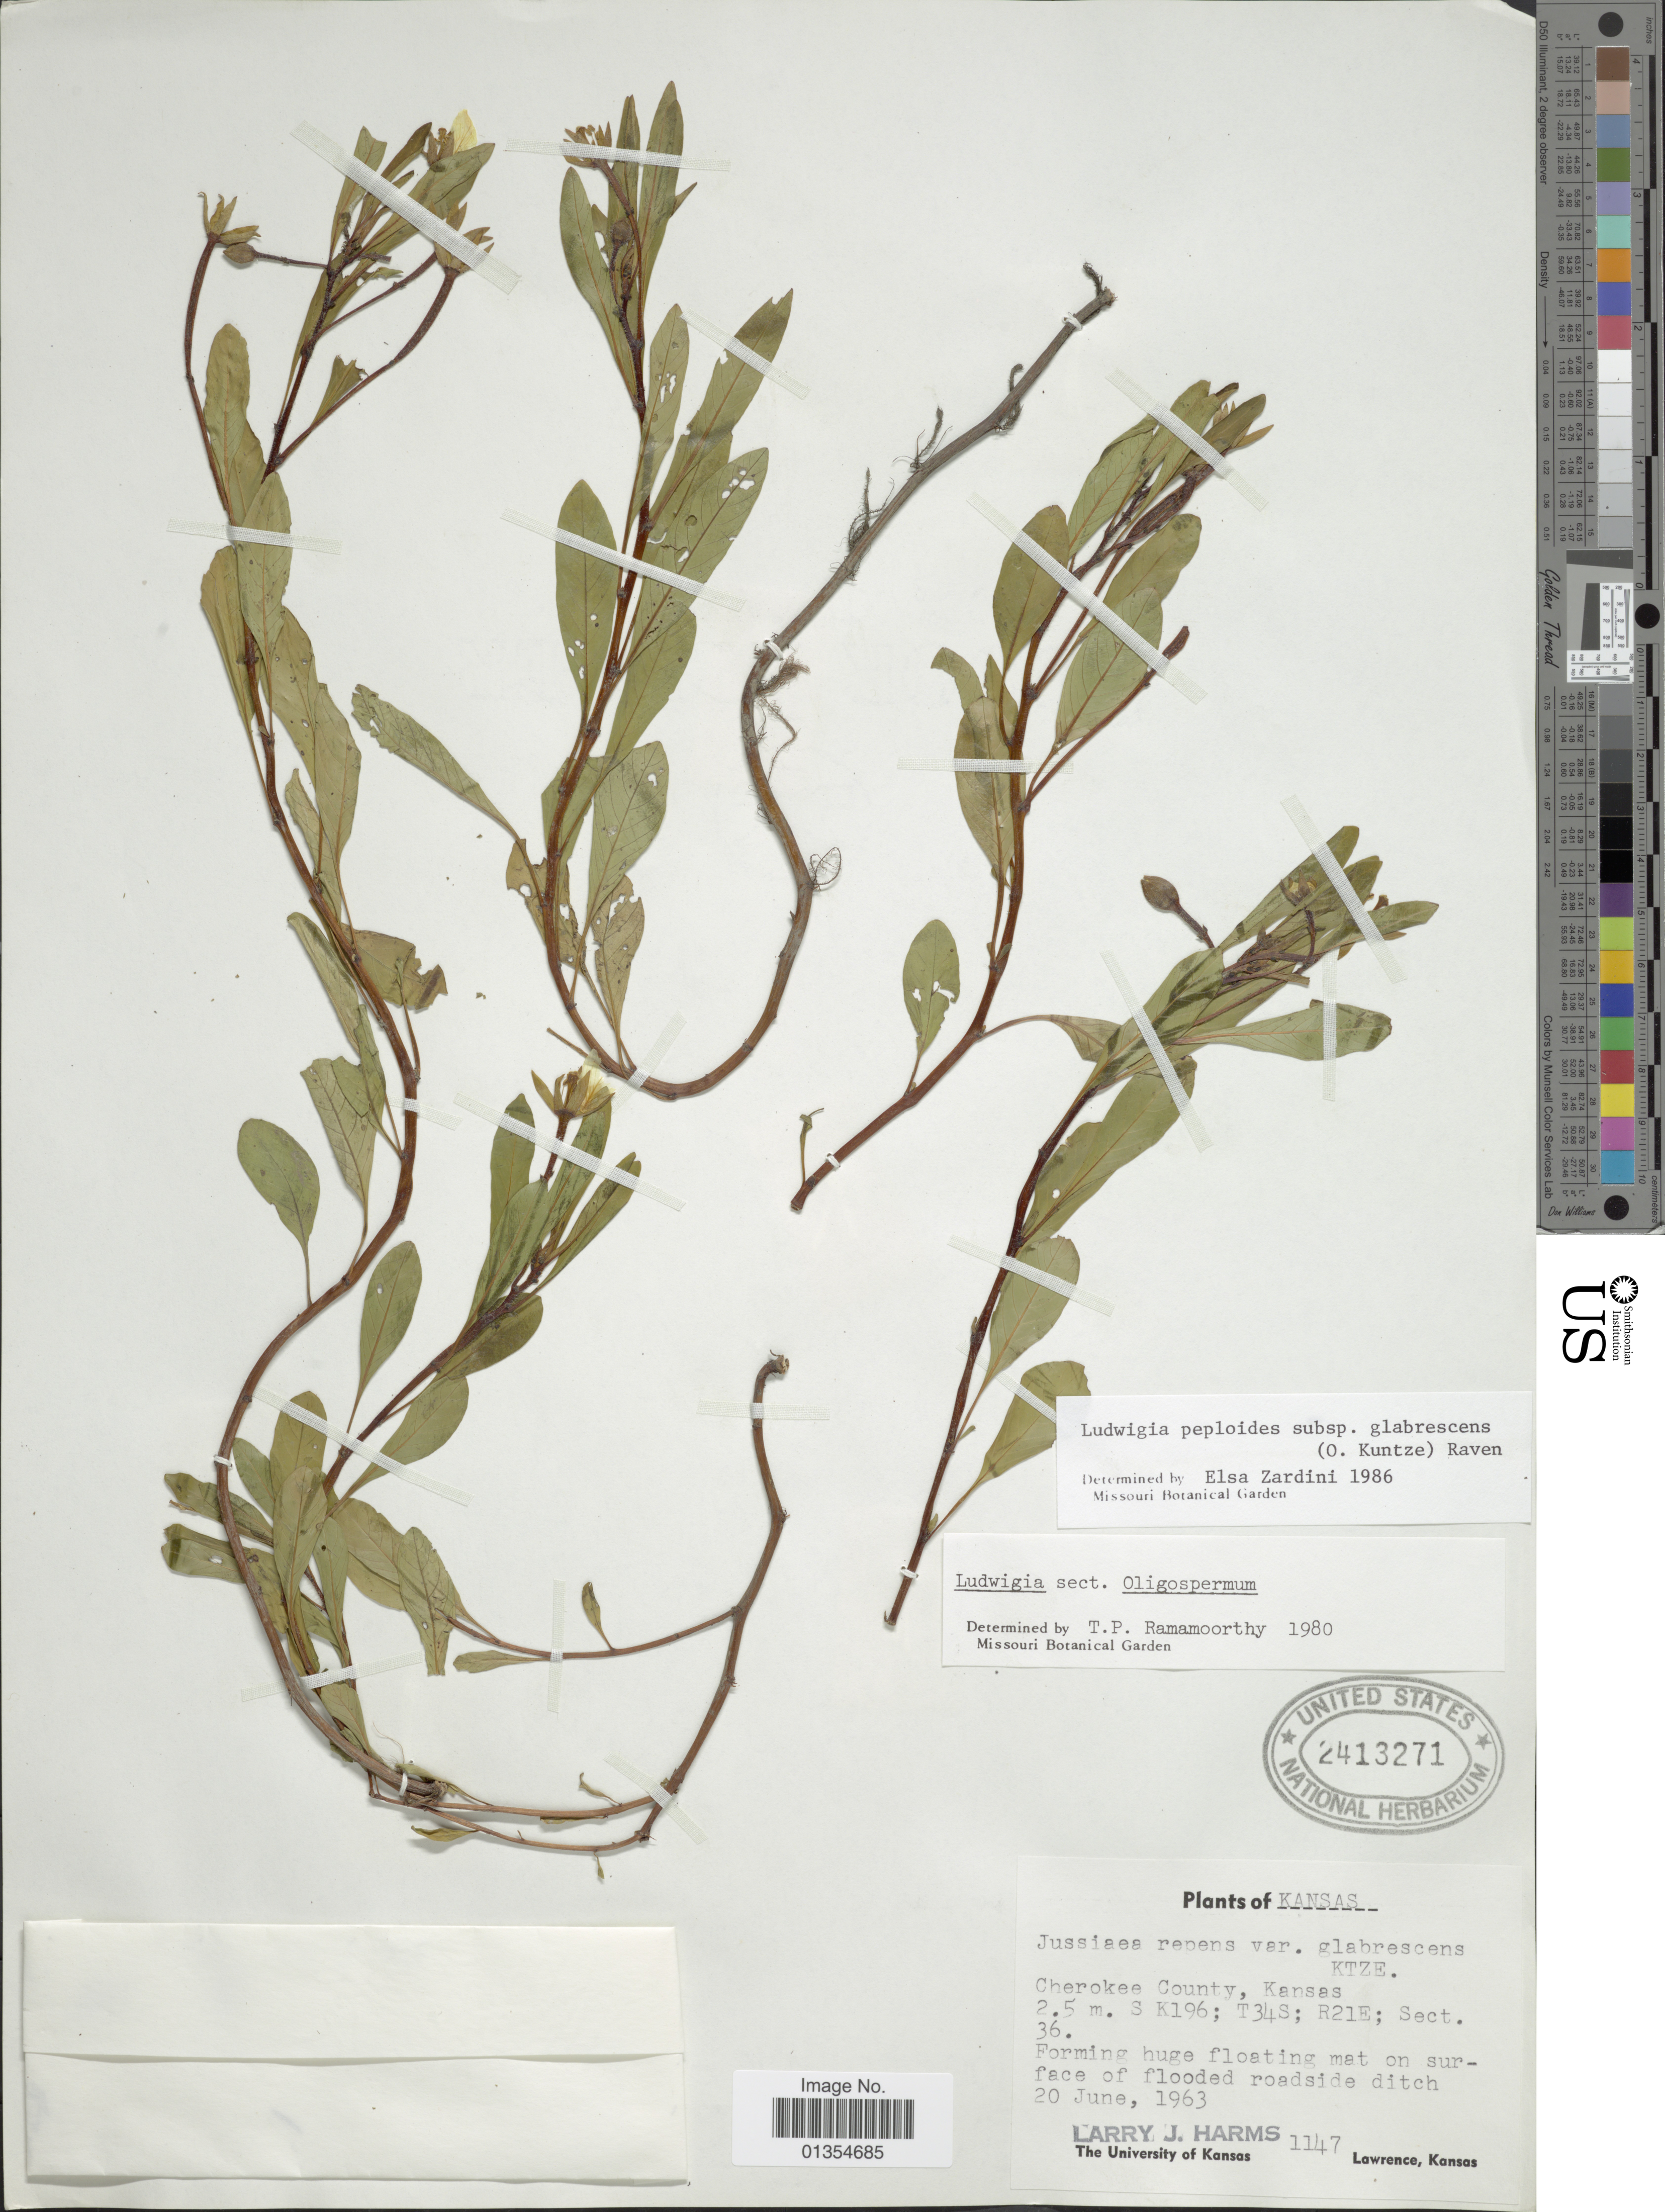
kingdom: Plantae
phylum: Tracheophyta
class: Magnoliopsida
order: Myrtales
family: Onagraceae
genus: Ludwigia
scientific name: Ludwigia peploides subsp. glabrescens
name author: (Kuntze) P.H. Raven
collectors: L. Harms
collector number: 1147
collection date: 1963-06-20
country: United States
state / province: Kansas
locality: Cherokee County, 2.5 m S K196; T34S; R21E; Sect 36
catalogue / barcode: US 2413271